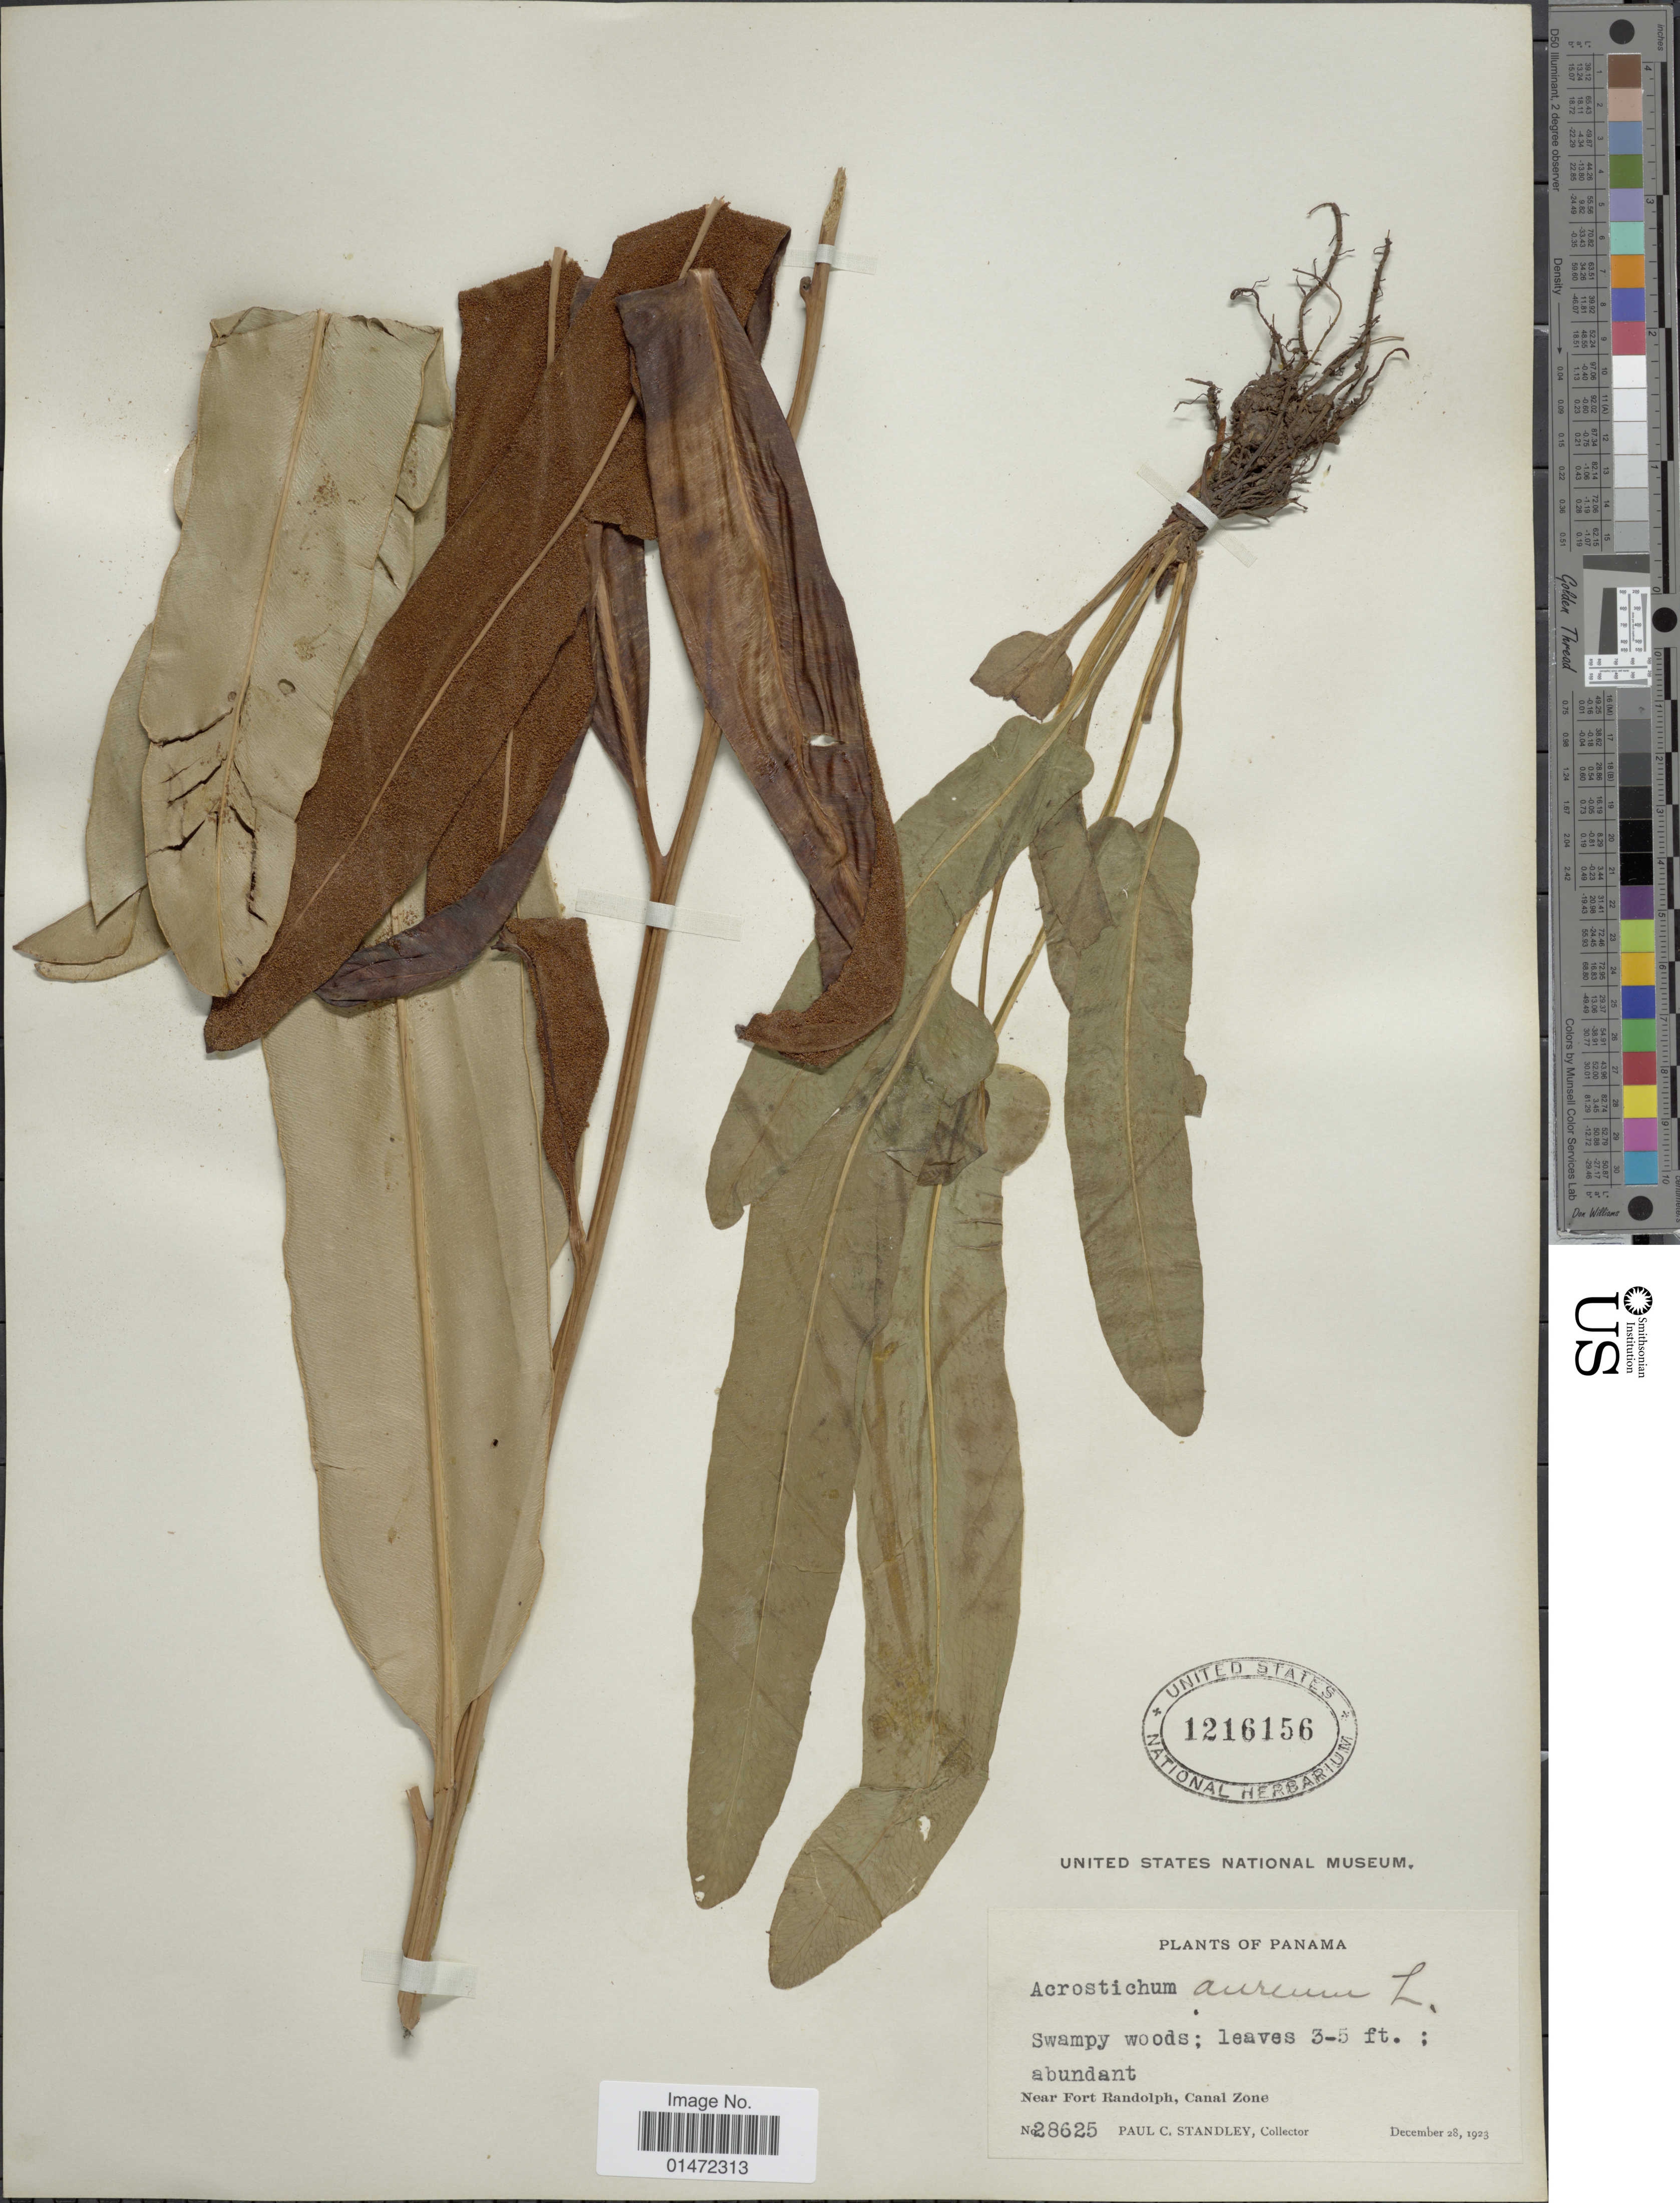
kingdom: Plantae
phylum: Tracheophyta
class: Polypodiopsida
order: Polypodiales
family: Pteridaceae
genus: Acrostichum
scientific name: Acrostichum aureum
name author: L.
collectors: P. C. Standley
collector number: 28625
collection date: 1923-12-28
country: Panama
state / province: Colón / Panamá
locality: Near Fort Randoph, Canal Zone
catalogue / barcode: US 1216156